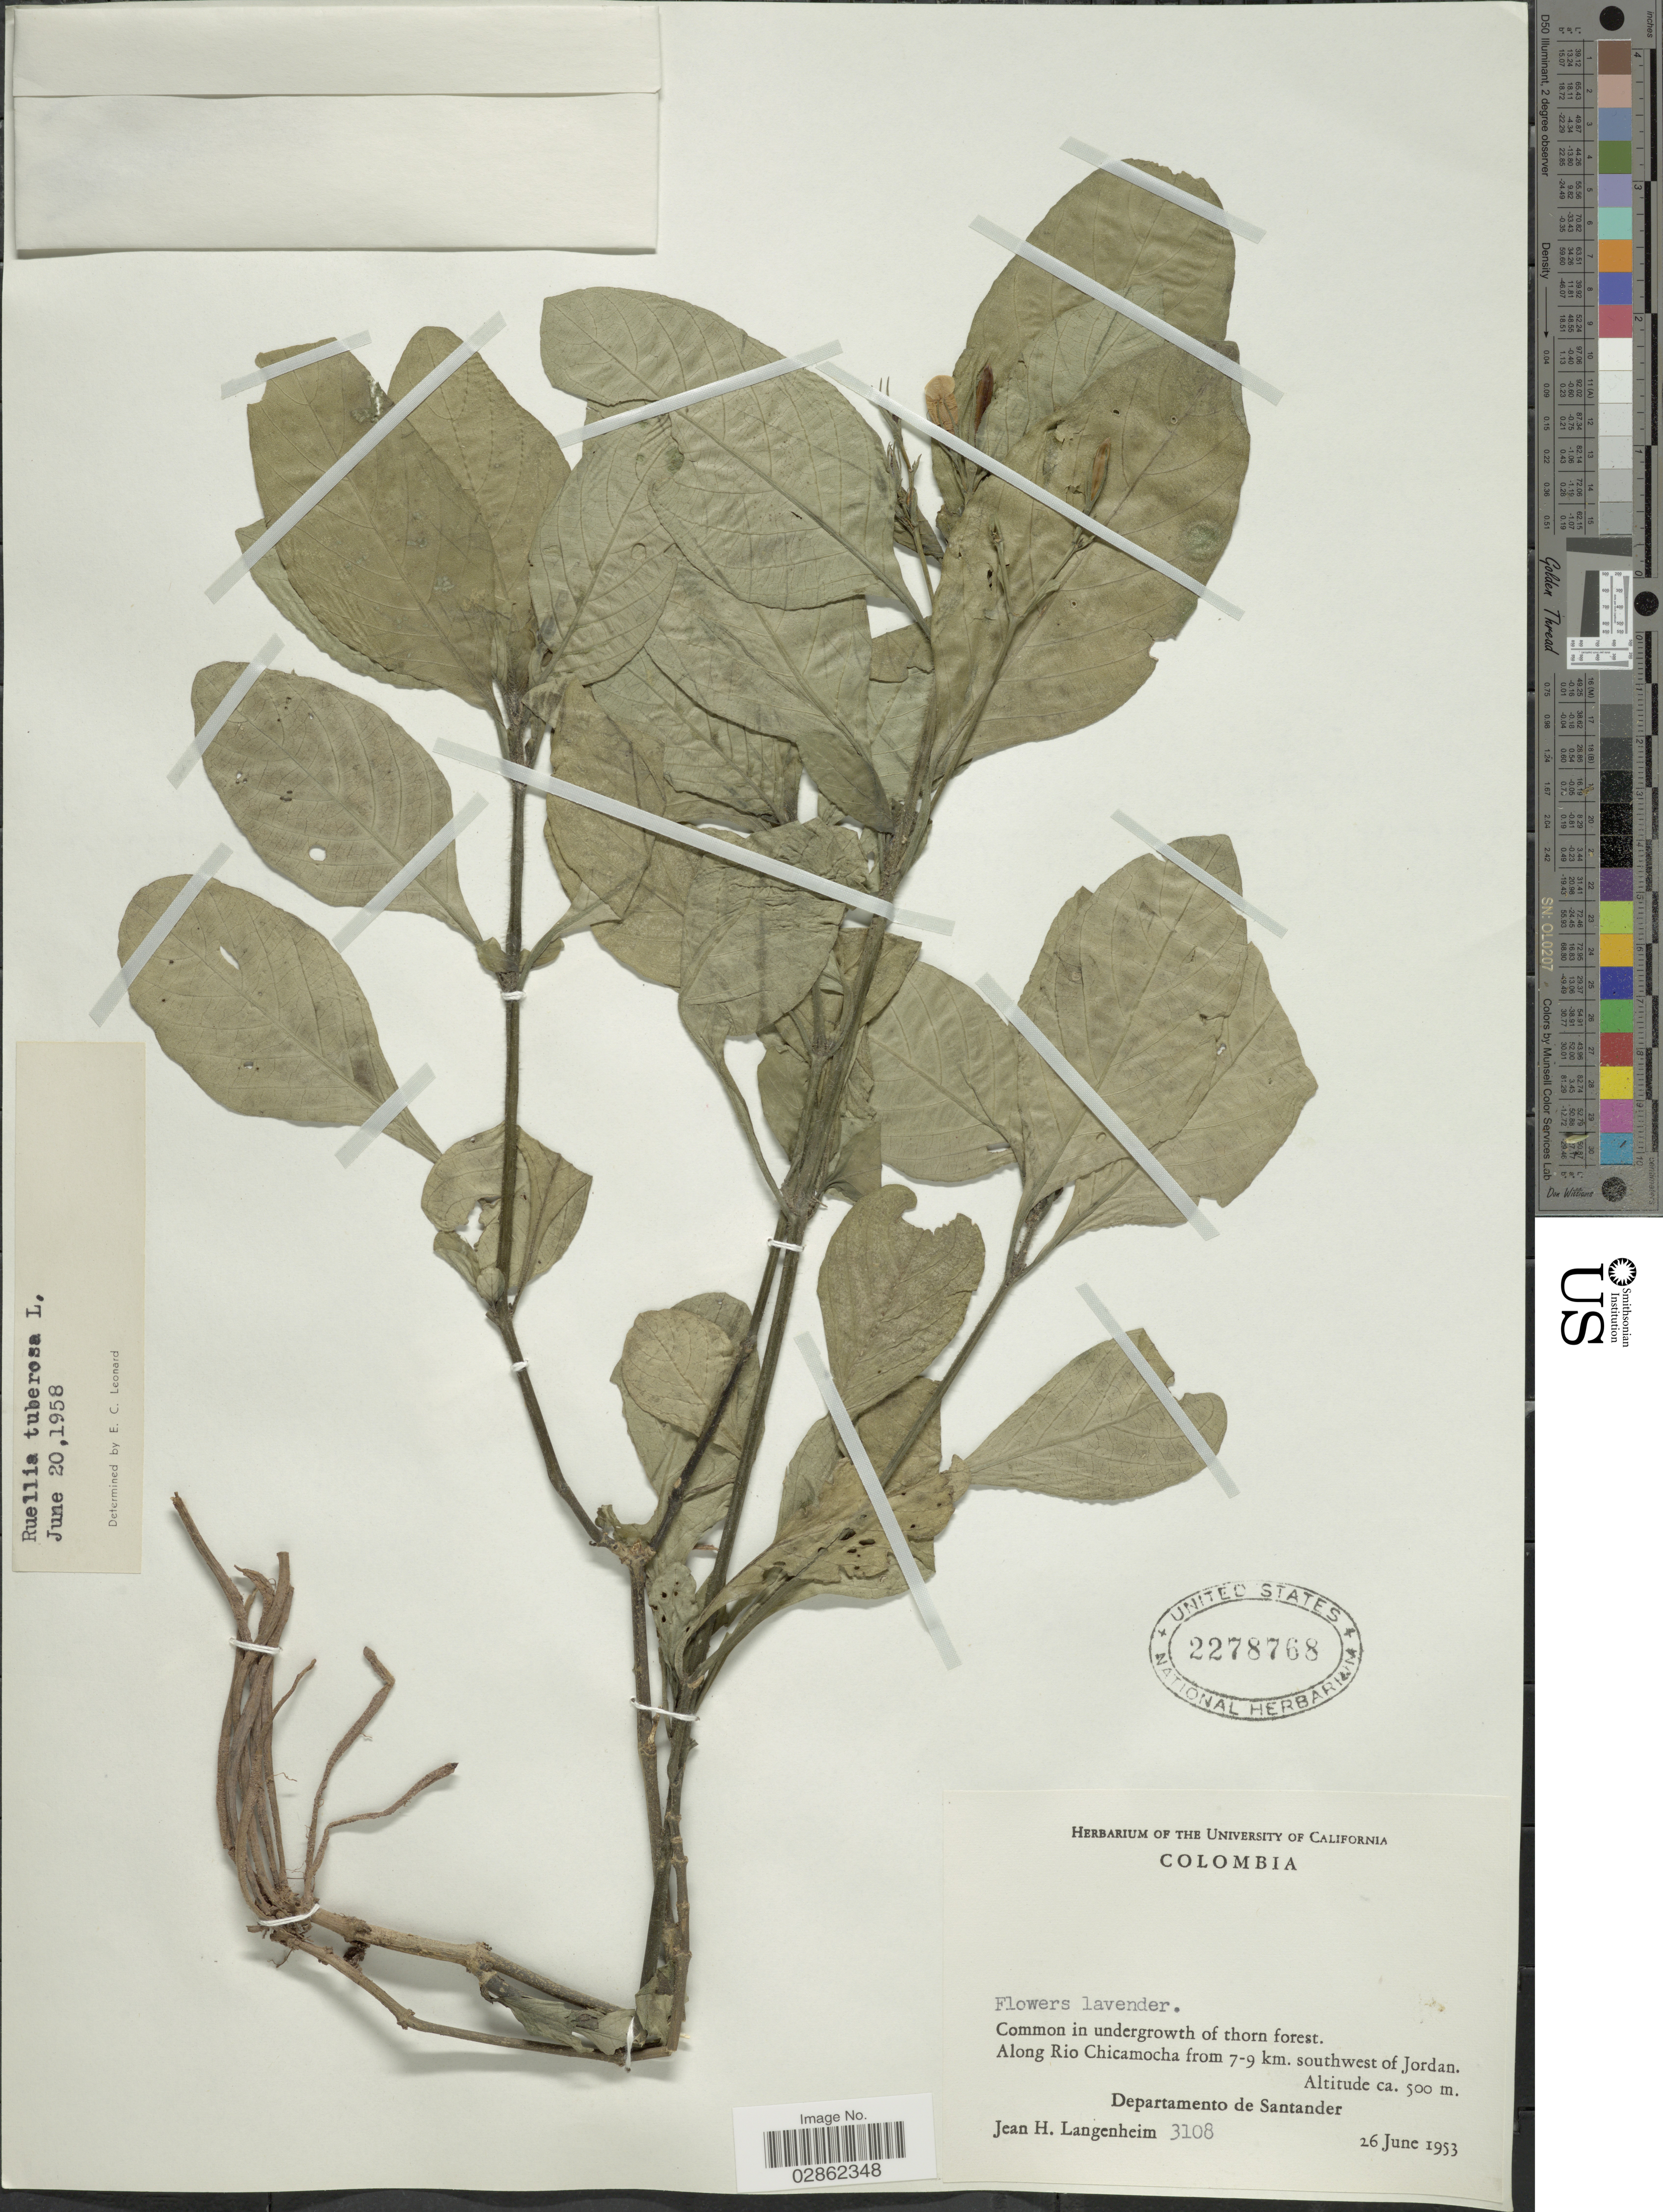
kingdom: Plantae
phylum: Tracheophyta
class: Magnoliopsida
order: Lamiales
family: Acanthaceae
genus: Ruellia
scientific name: Ruellia tuberosa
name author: L.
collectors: J. H. Langenheim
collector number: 3108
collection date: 1953-06-26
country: Colombia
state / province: Santander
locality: Along Rio Chicamocha from 7-9 km. southwest of Jordan. Departamento de Santander.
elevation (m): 500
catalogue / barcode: US 2278768